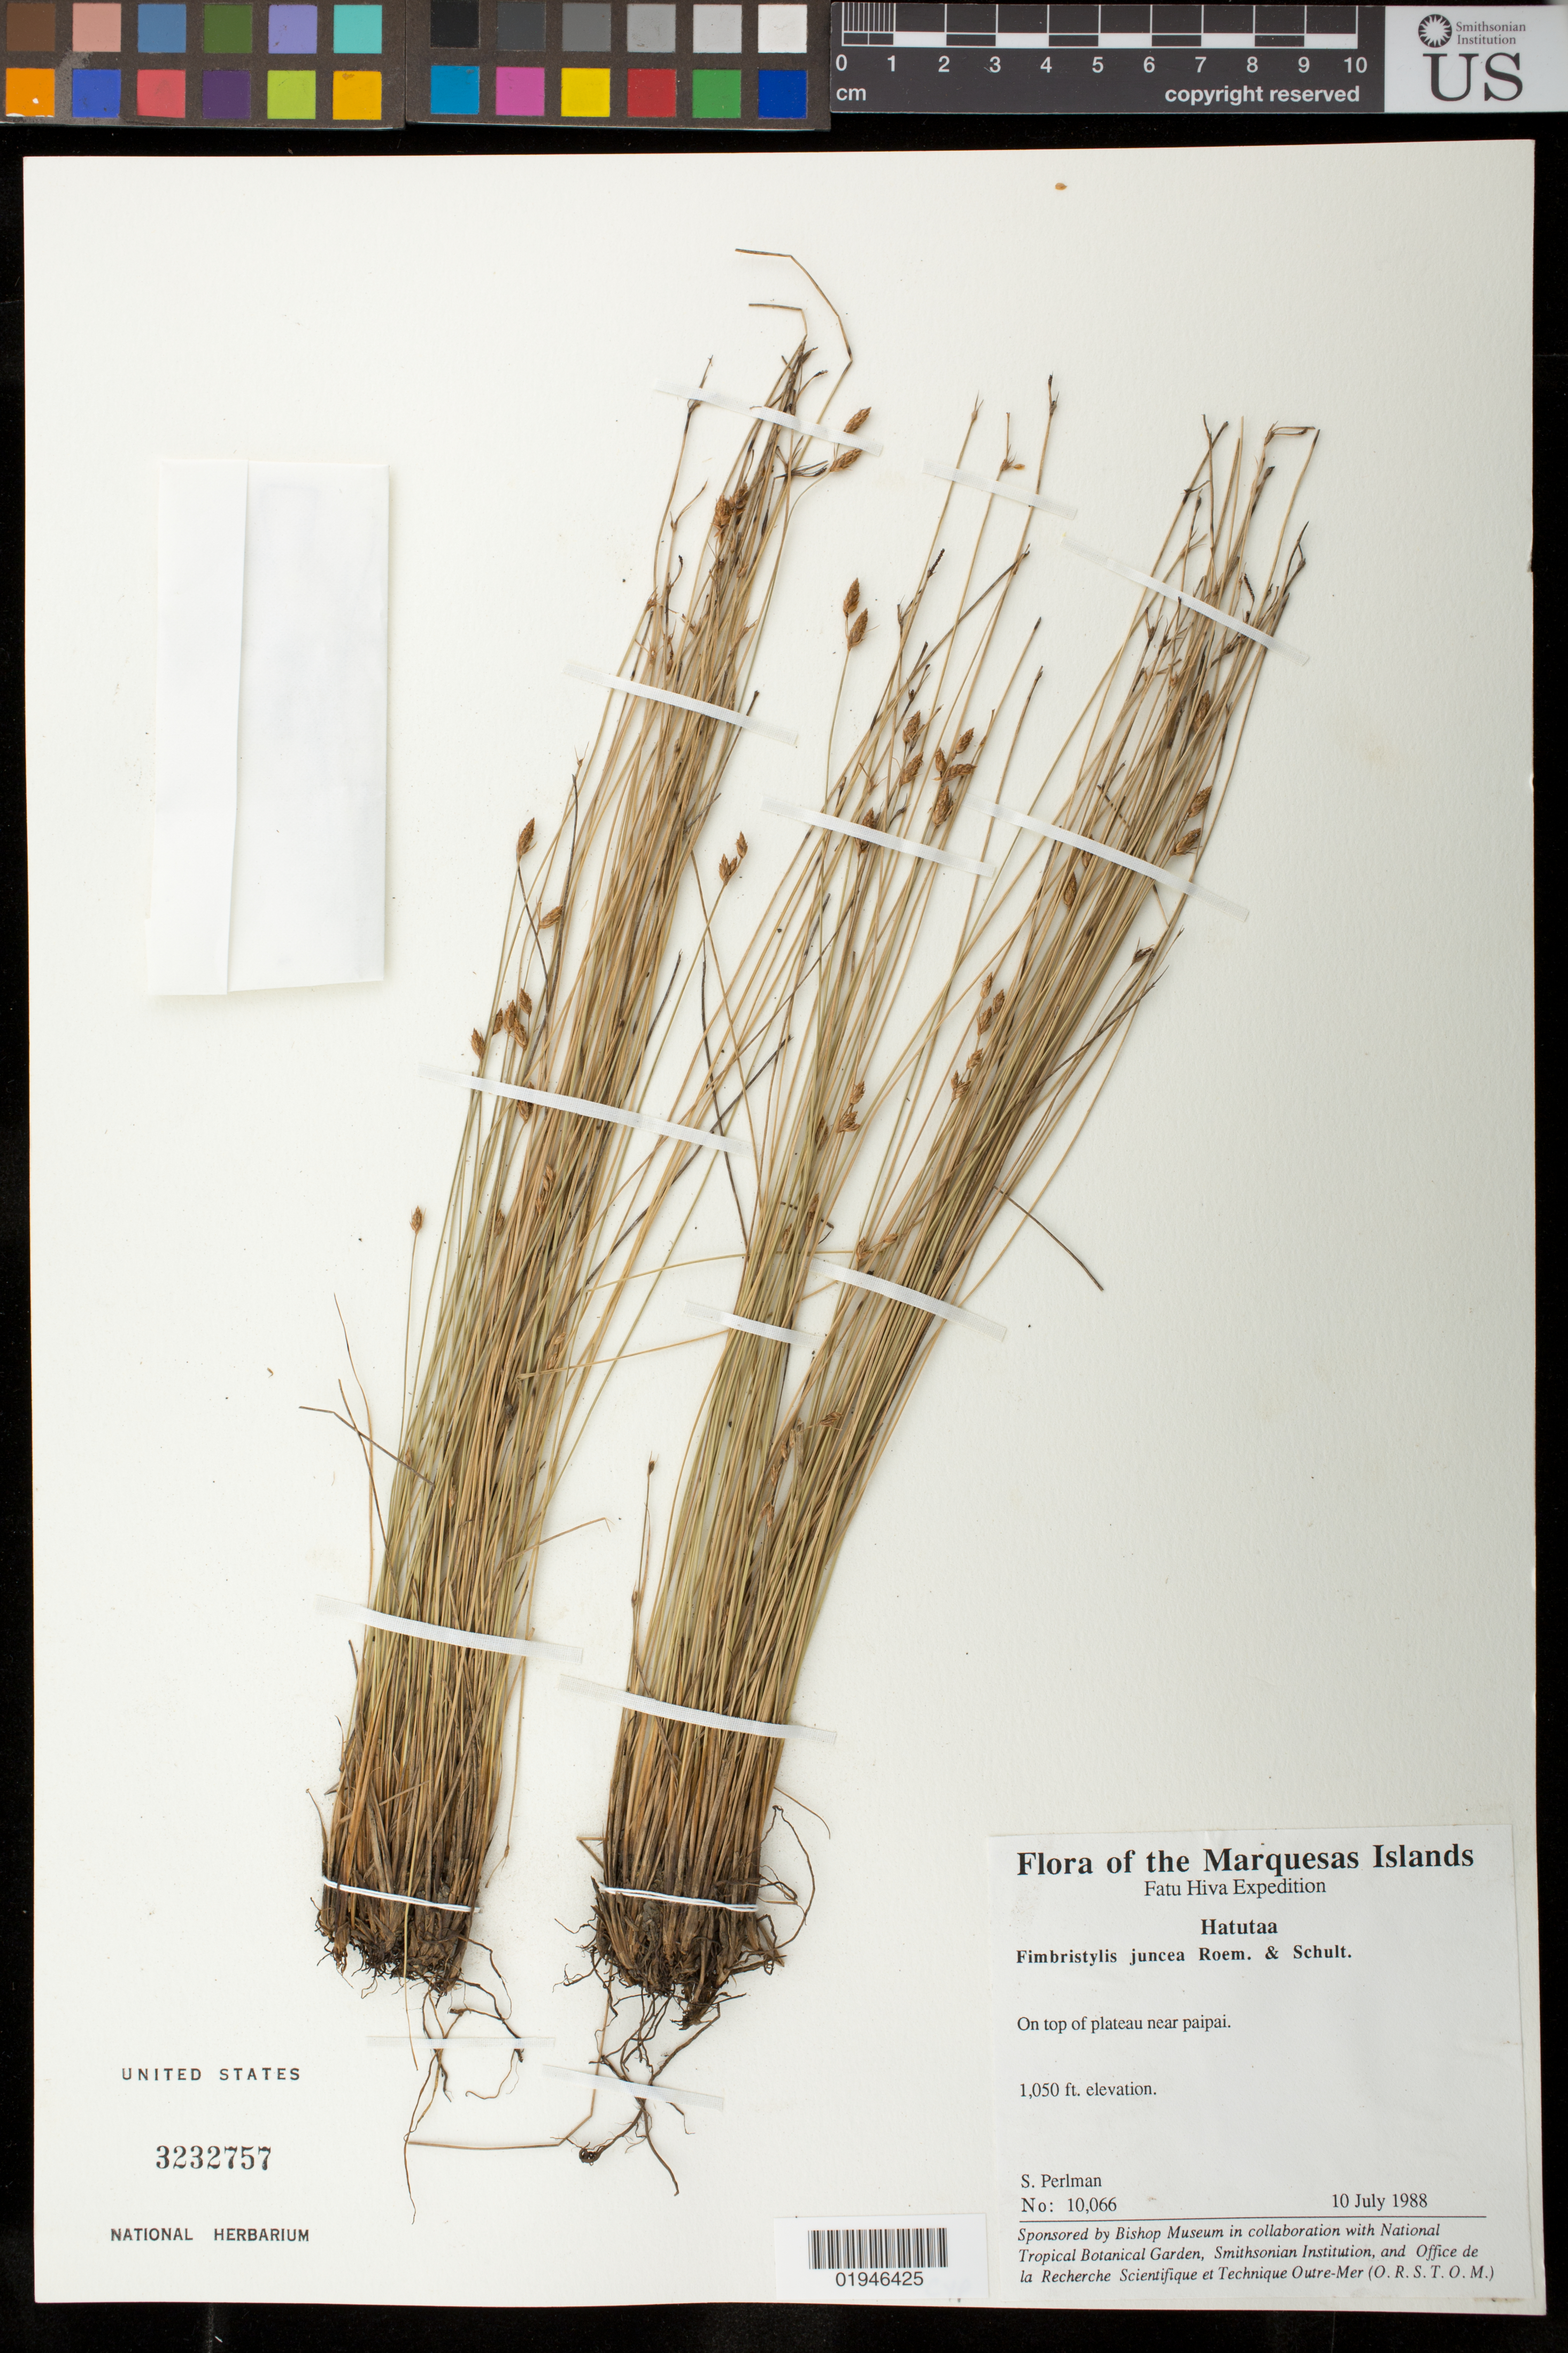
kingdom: Plantae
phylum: Tracheophyta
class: Liliopsida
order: Poales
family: Cyperaceae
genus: Fimbristylis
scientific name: Fimbristylis juncea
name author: (G. Forst.) Br. ex Roem. & Schult.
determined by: Wagner, W. L., (BOT), Smithsonian Institution - National Museum of Natural History (UNITED STATES)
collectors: S. P. Perlman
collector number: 10066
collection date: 1988-07-10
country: French Polynesia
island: Hatutaa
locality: On top of plateau near paipai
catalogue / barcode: US 3232757